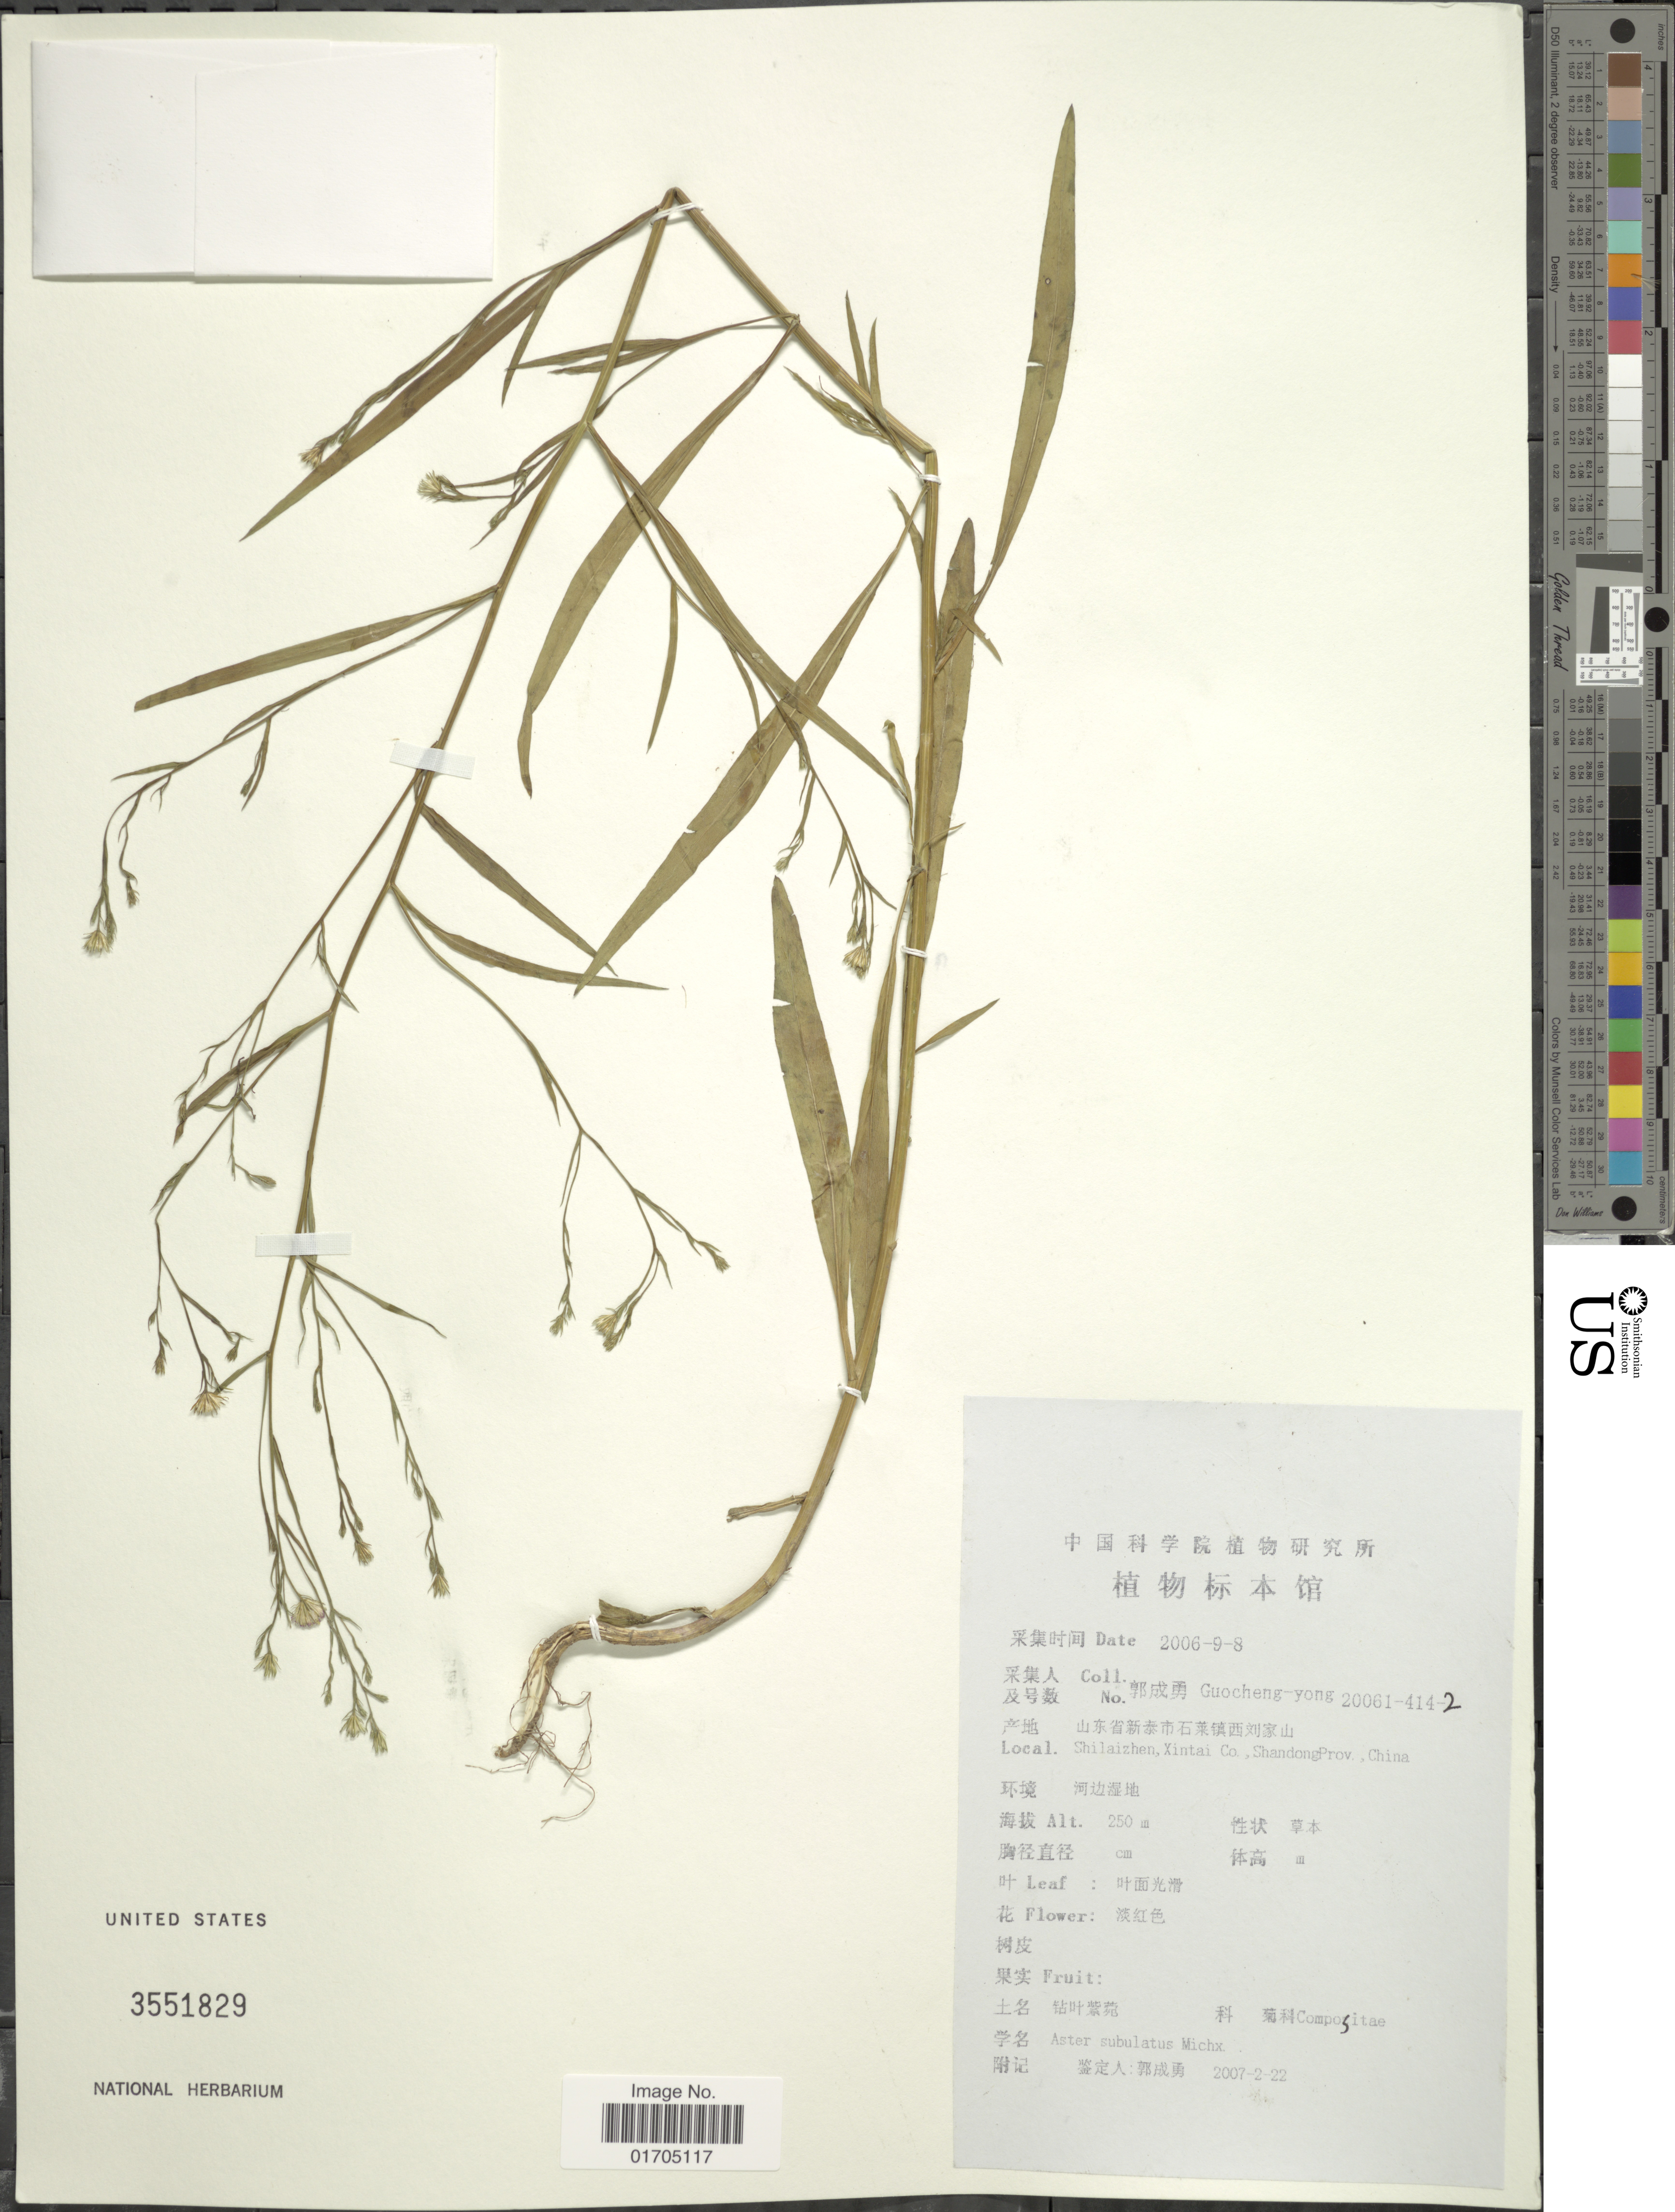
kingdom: Plantae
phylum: Tracheophyta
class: Magnoliopsida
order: Asterales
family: Asteraceae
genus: Symphyotrichum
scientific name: Symphyotrichum subulatum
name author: (Michx.) G.L. Nesom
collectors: Guo cheng-yong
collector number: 20061-414-2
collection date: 2006-09-08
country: China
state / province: Shandong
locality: Shilaizhen, Xintai Co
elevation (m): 250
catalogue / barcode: US 3551829